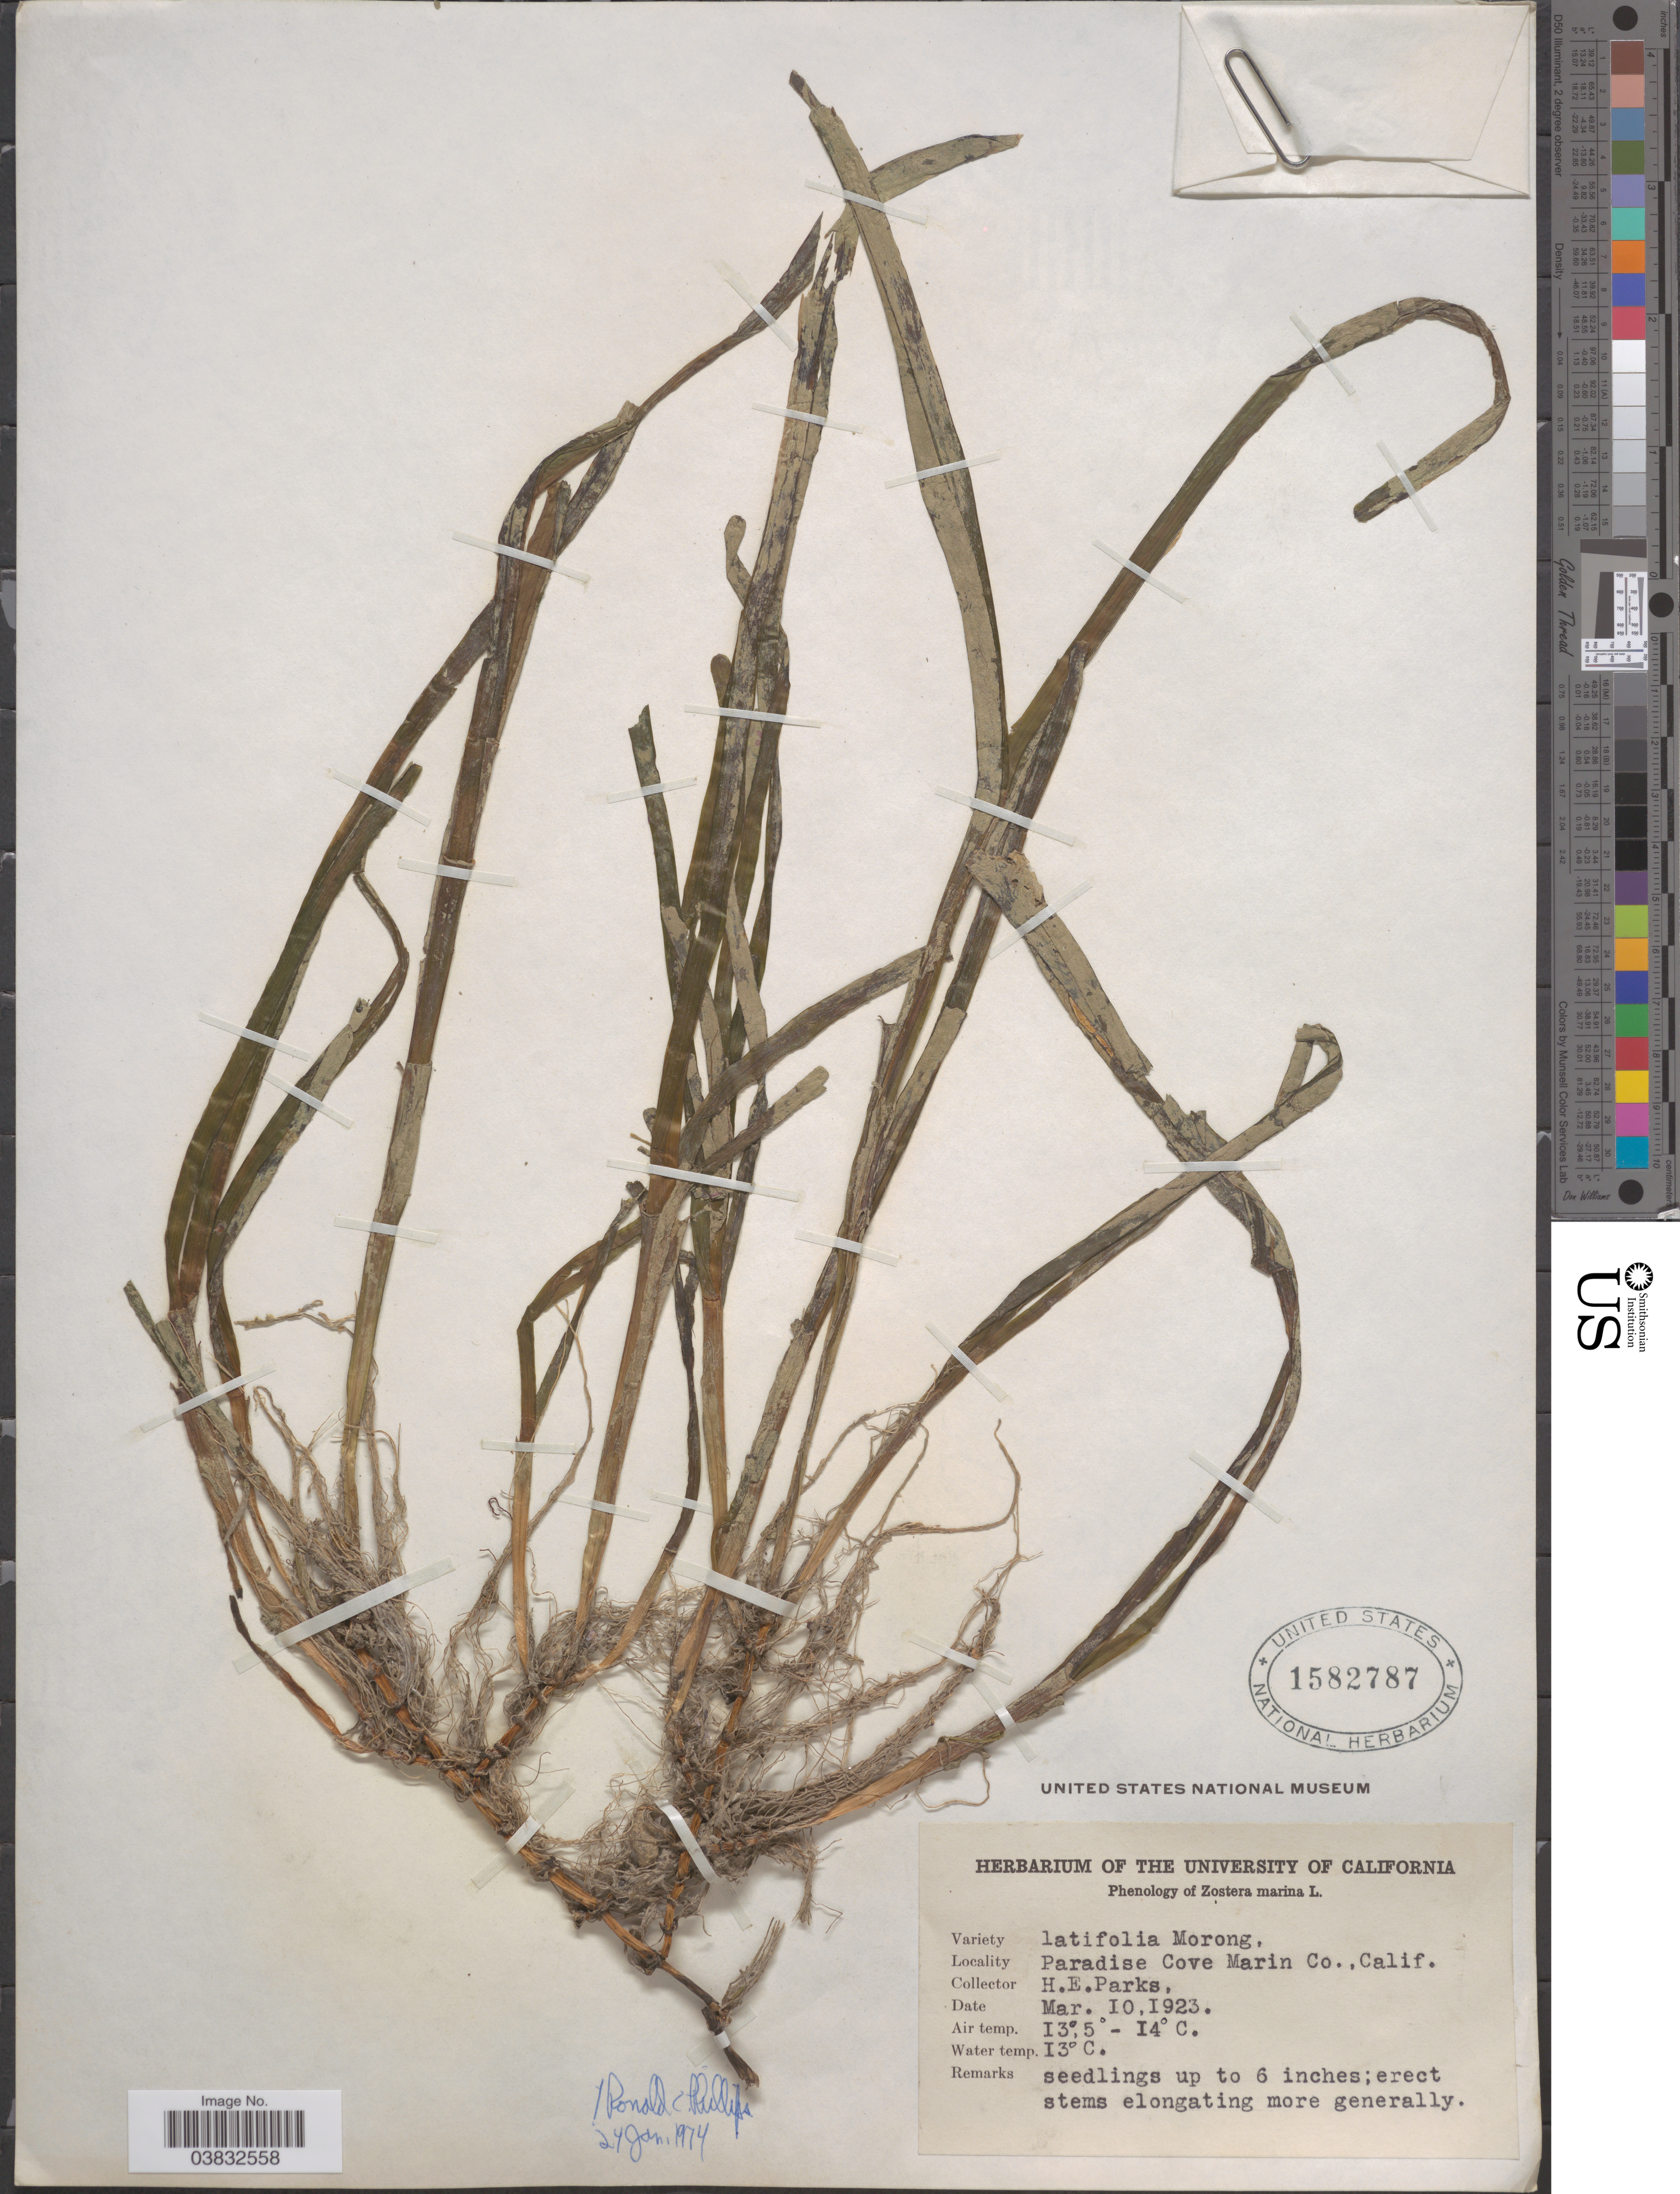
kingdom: Plantae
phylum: Tracheophyta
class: Liliopsida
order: Alismatales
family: Zosteraceae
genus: Zostera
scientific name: Zostera marina var. latifolia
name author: L.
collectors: H. E. Parks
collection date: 1923-03-10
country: United States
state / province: California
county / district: Marin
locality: Paradise Cove Marin Co.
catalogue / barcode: US 1582787